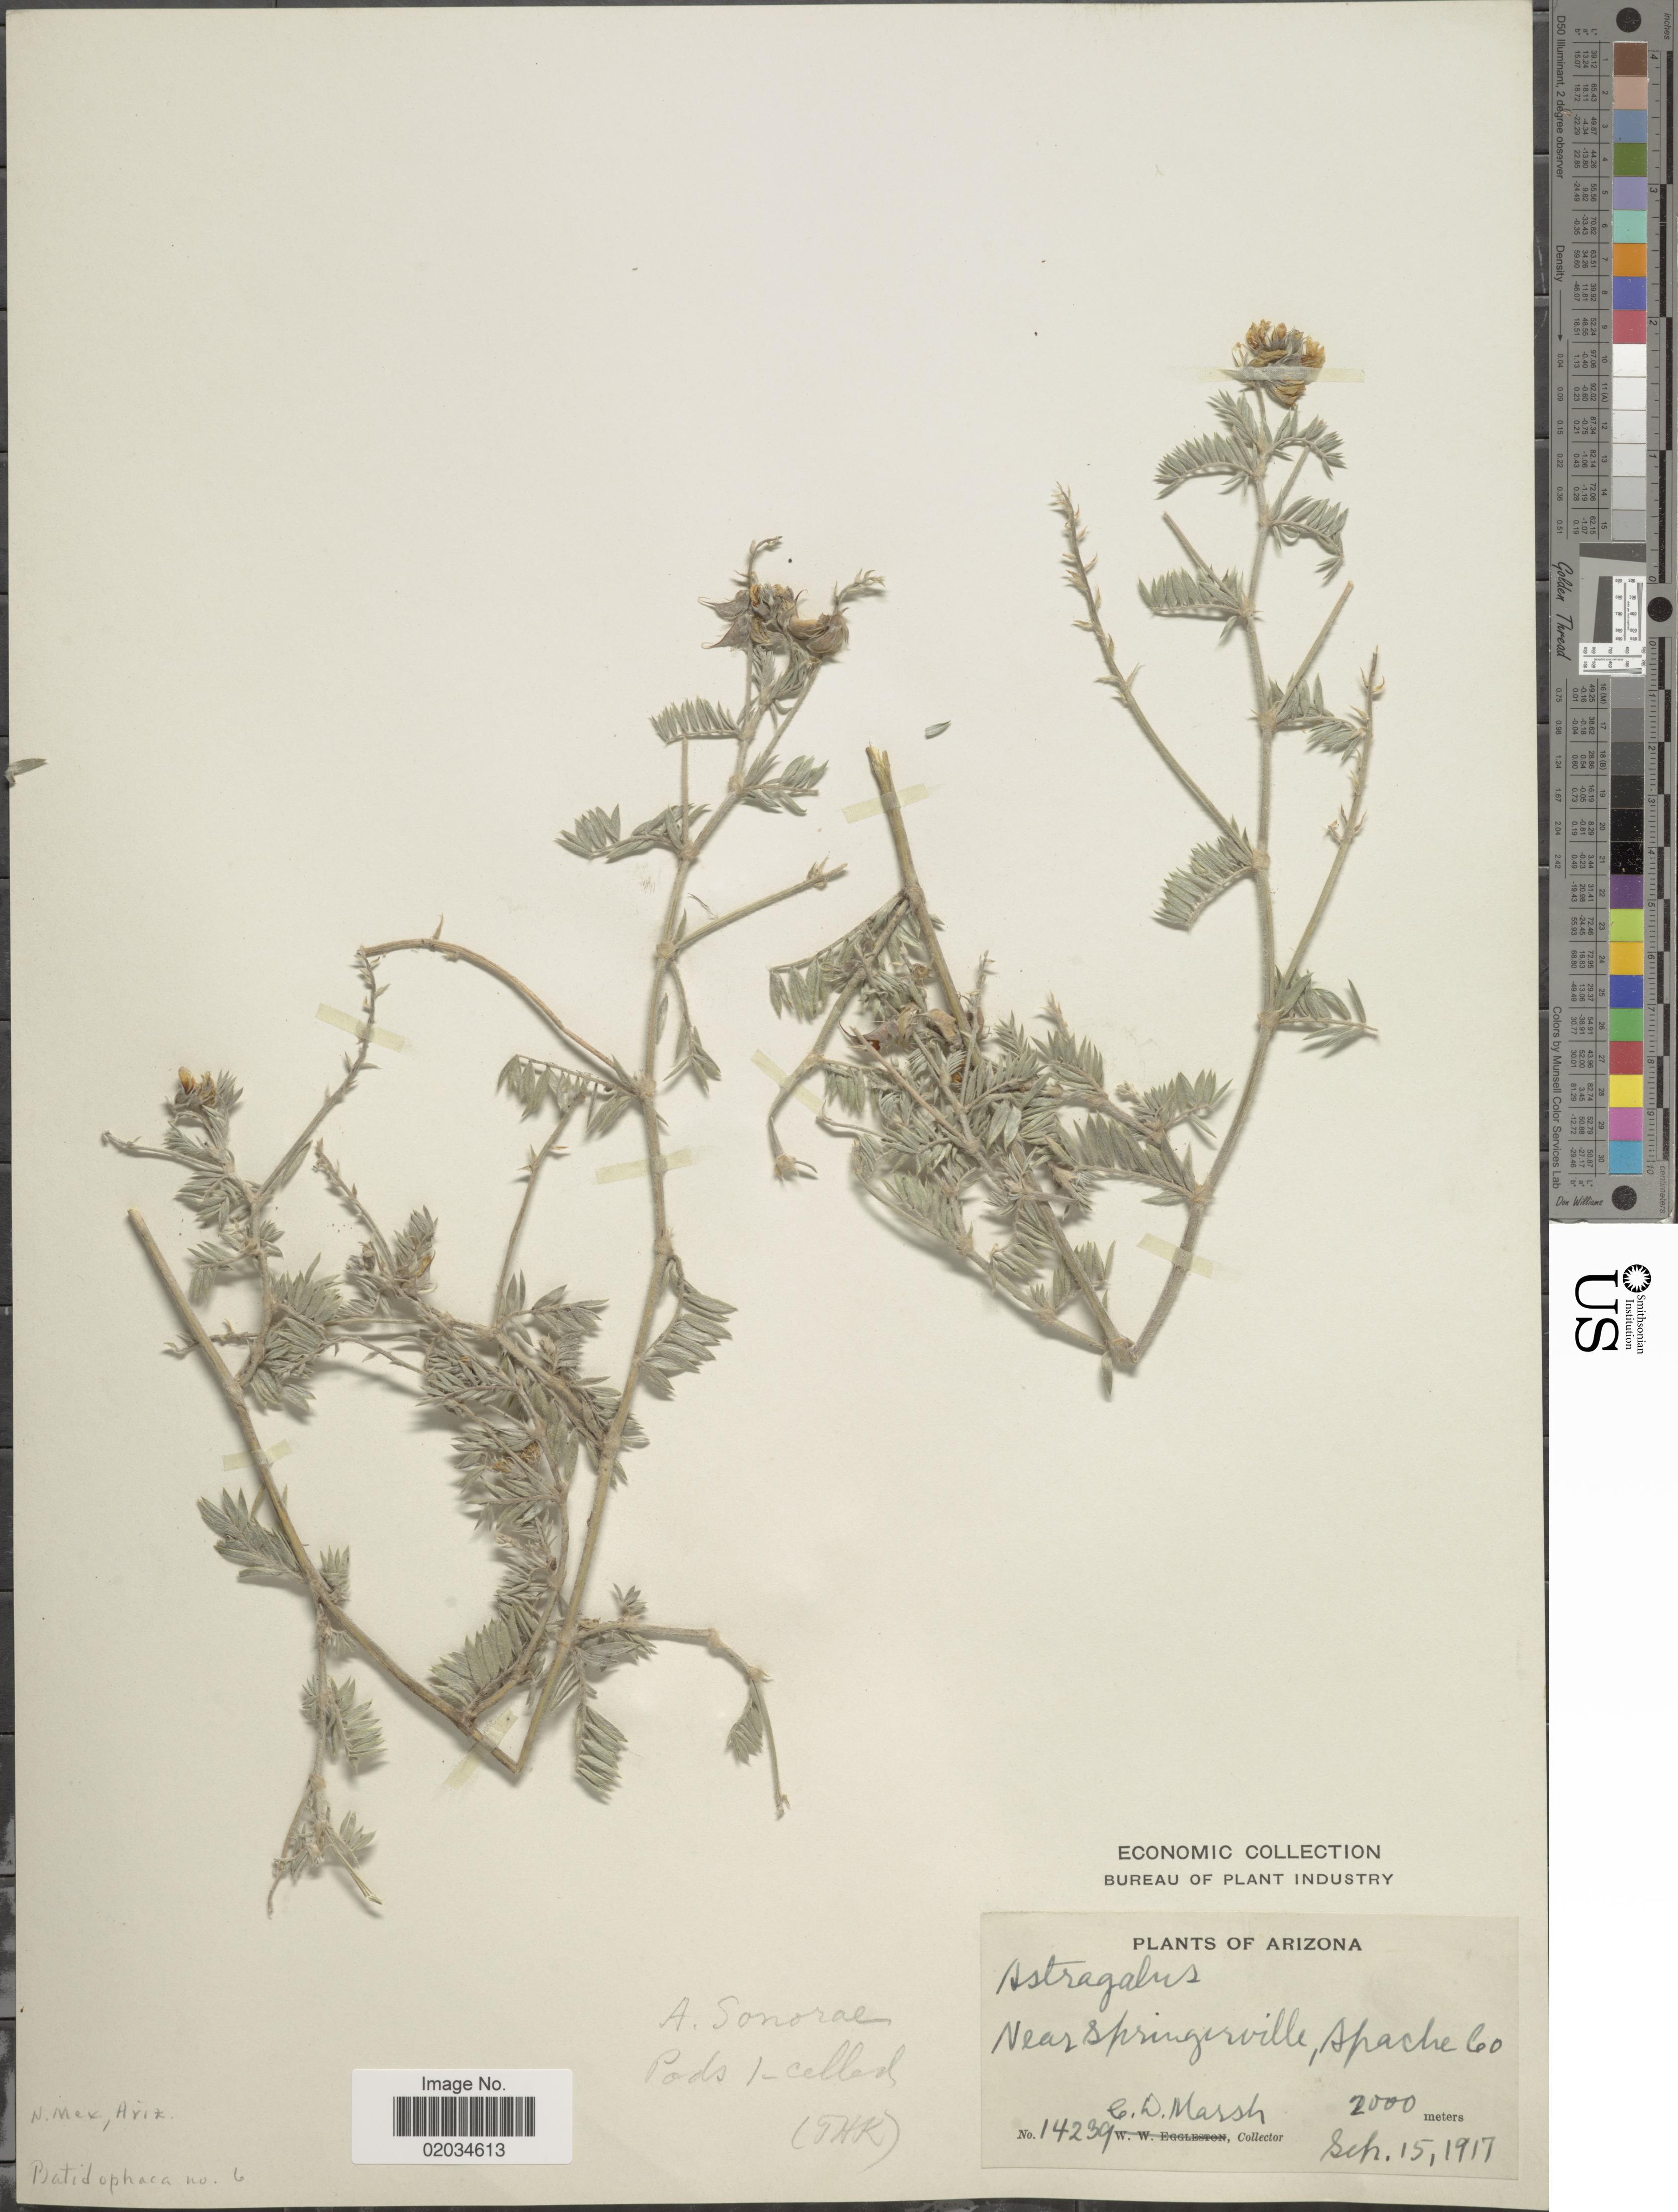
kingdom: Plantae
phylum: Tracheophyta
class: Magnoliopsida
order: Fabales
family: Fabaceae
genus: Astragalus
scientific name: Astragalus sonorae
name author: A. Gray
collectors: C. D. Marsh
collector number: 14239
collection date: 1917-09-15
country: United States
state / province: Arizona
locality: Near Springerville, Apache Co.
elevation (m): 2000